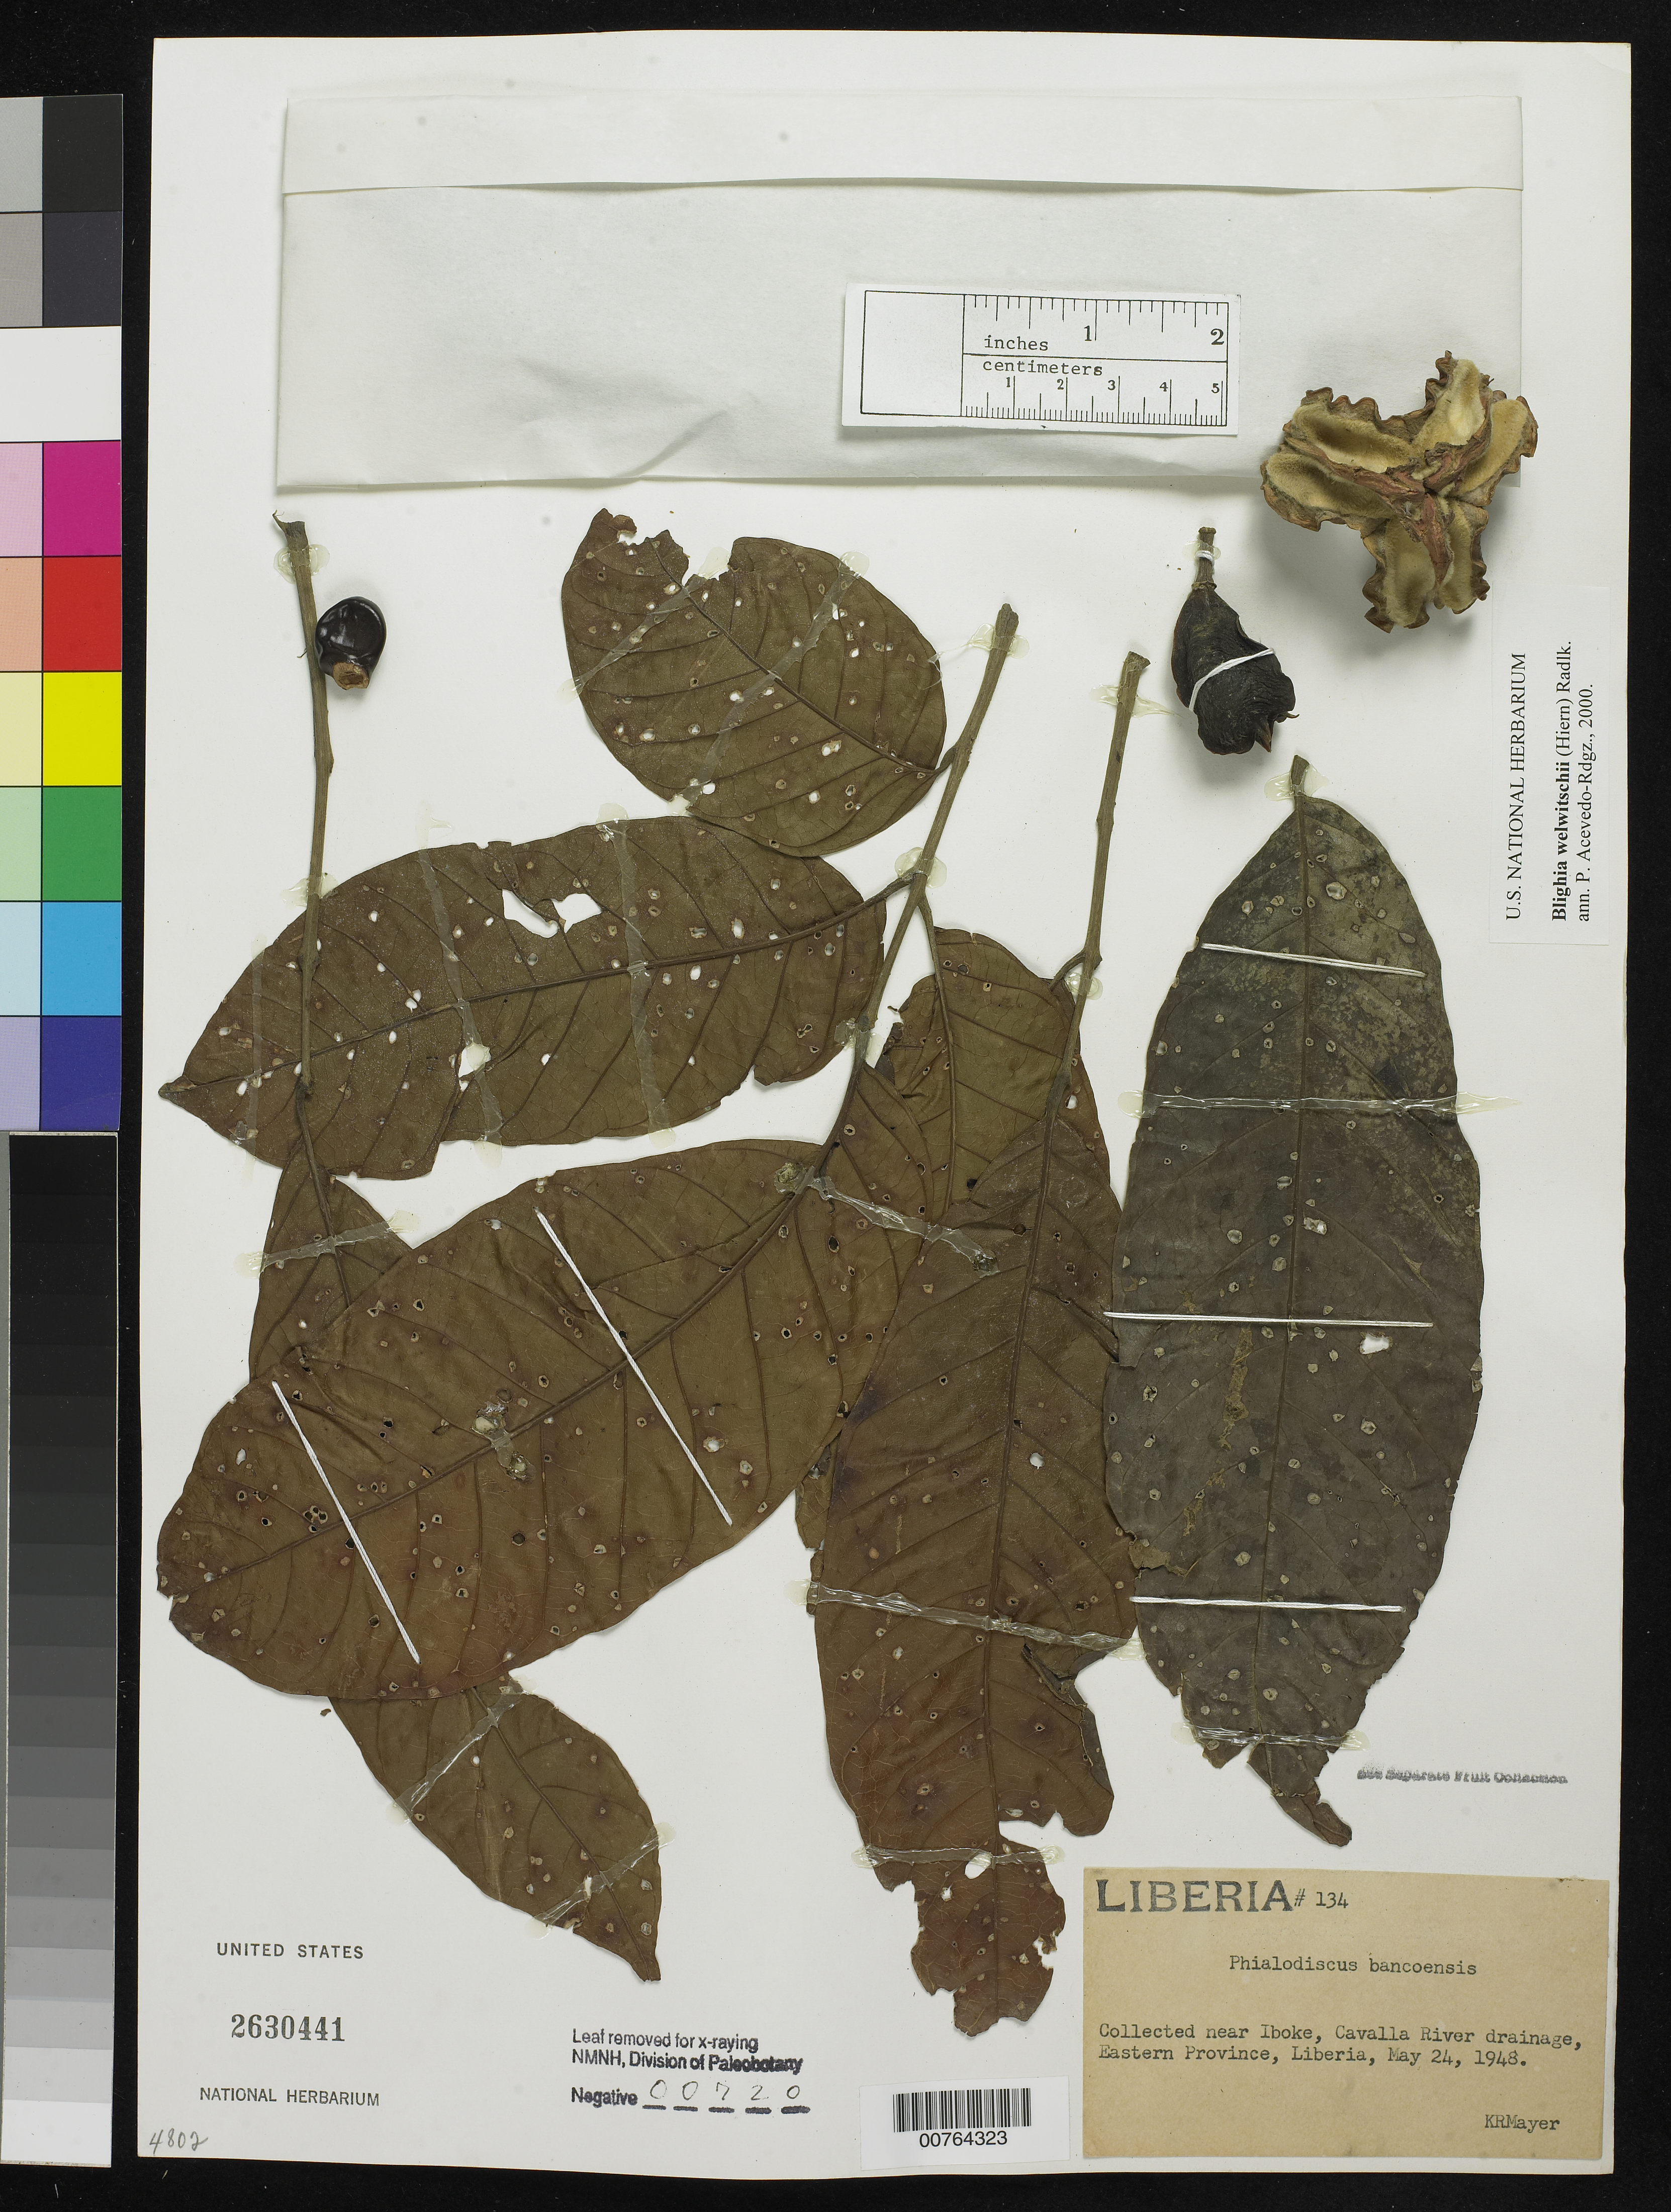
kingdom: Plantae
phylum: Tracheophyta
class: Magnoliopsida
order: Sapindales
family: Sapindaceae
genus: Blighia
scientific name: Blighia welwitschii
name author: (Hiern) Radlk.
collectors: K. R. Mayer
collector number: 134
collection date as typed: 24 May 1948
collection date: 1948-05-24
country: Liberia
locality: Eastern Province: Cavalla River drainage, near Iboke.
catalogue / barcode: US 2630441